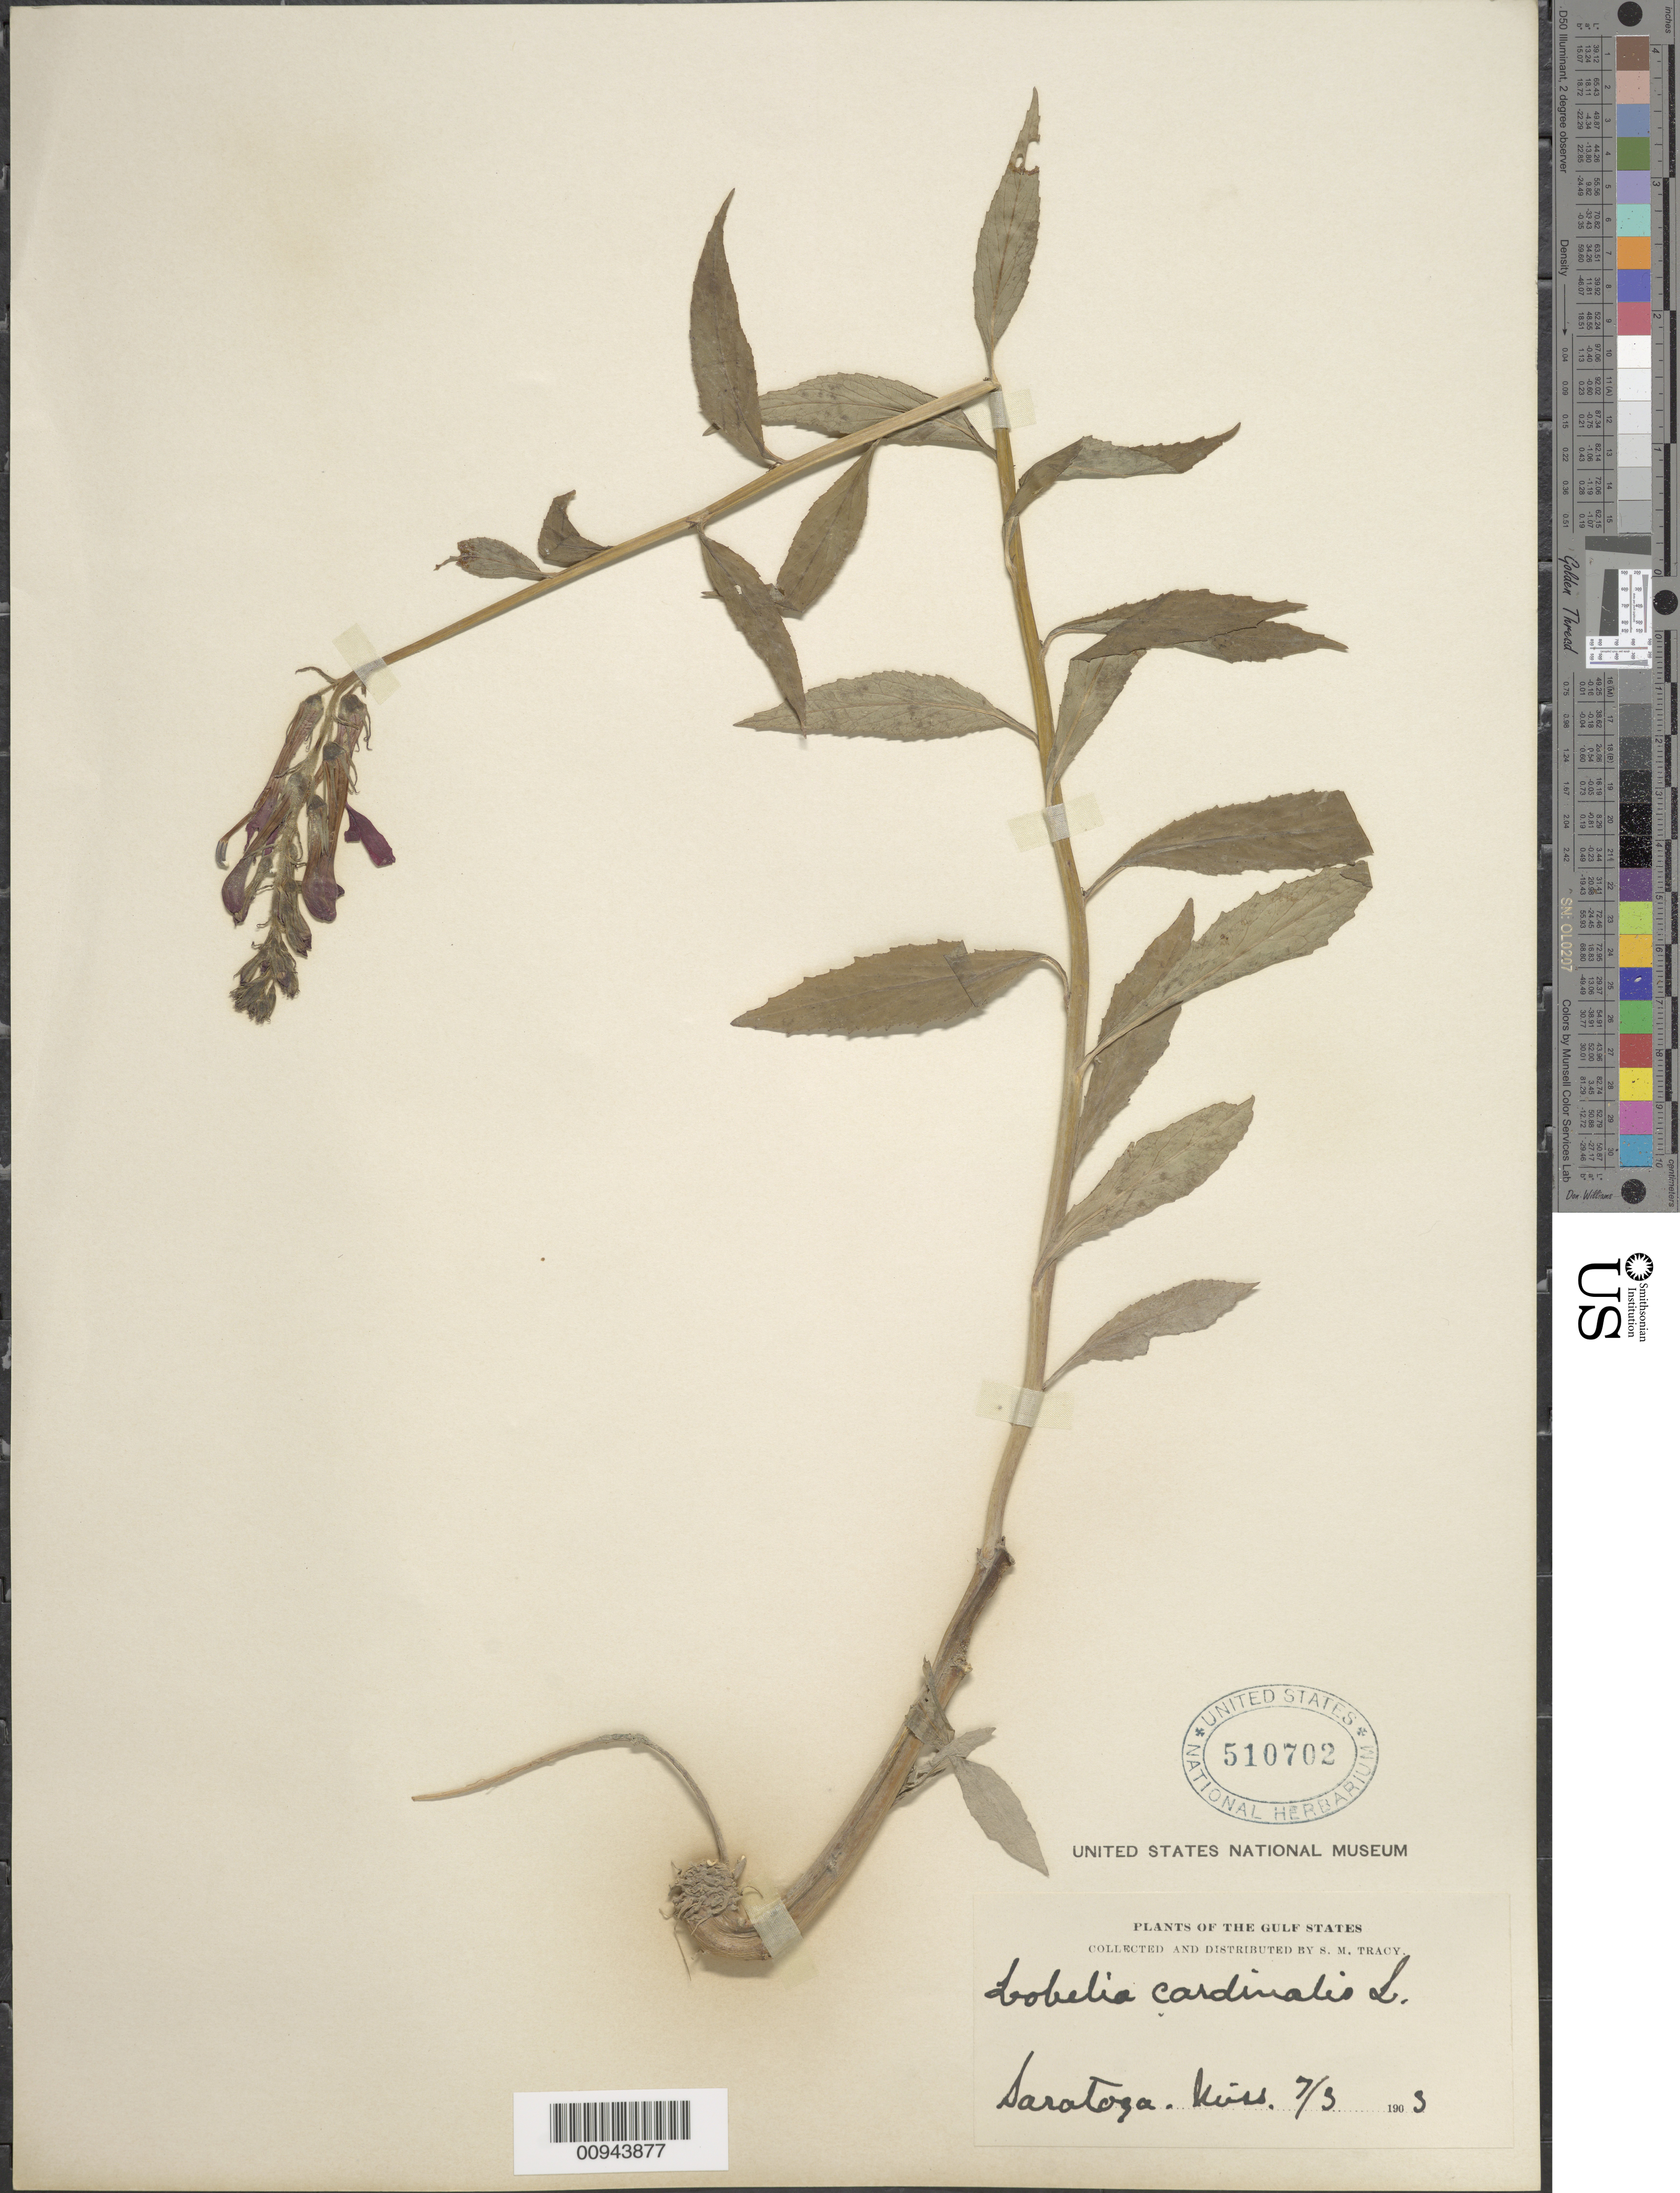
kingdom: Plantae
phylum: Tracheophyta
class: Magnoliopsida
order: Asterales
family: Campanulaceae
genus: Lobelia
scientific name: Lobelia cardinalis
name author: L.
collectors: S. M. Tracy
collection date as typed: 7/3 1903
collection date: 1903-07-03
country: United States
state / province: Mississippi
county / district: Simpson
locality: Saratoga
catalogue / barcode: US 510702